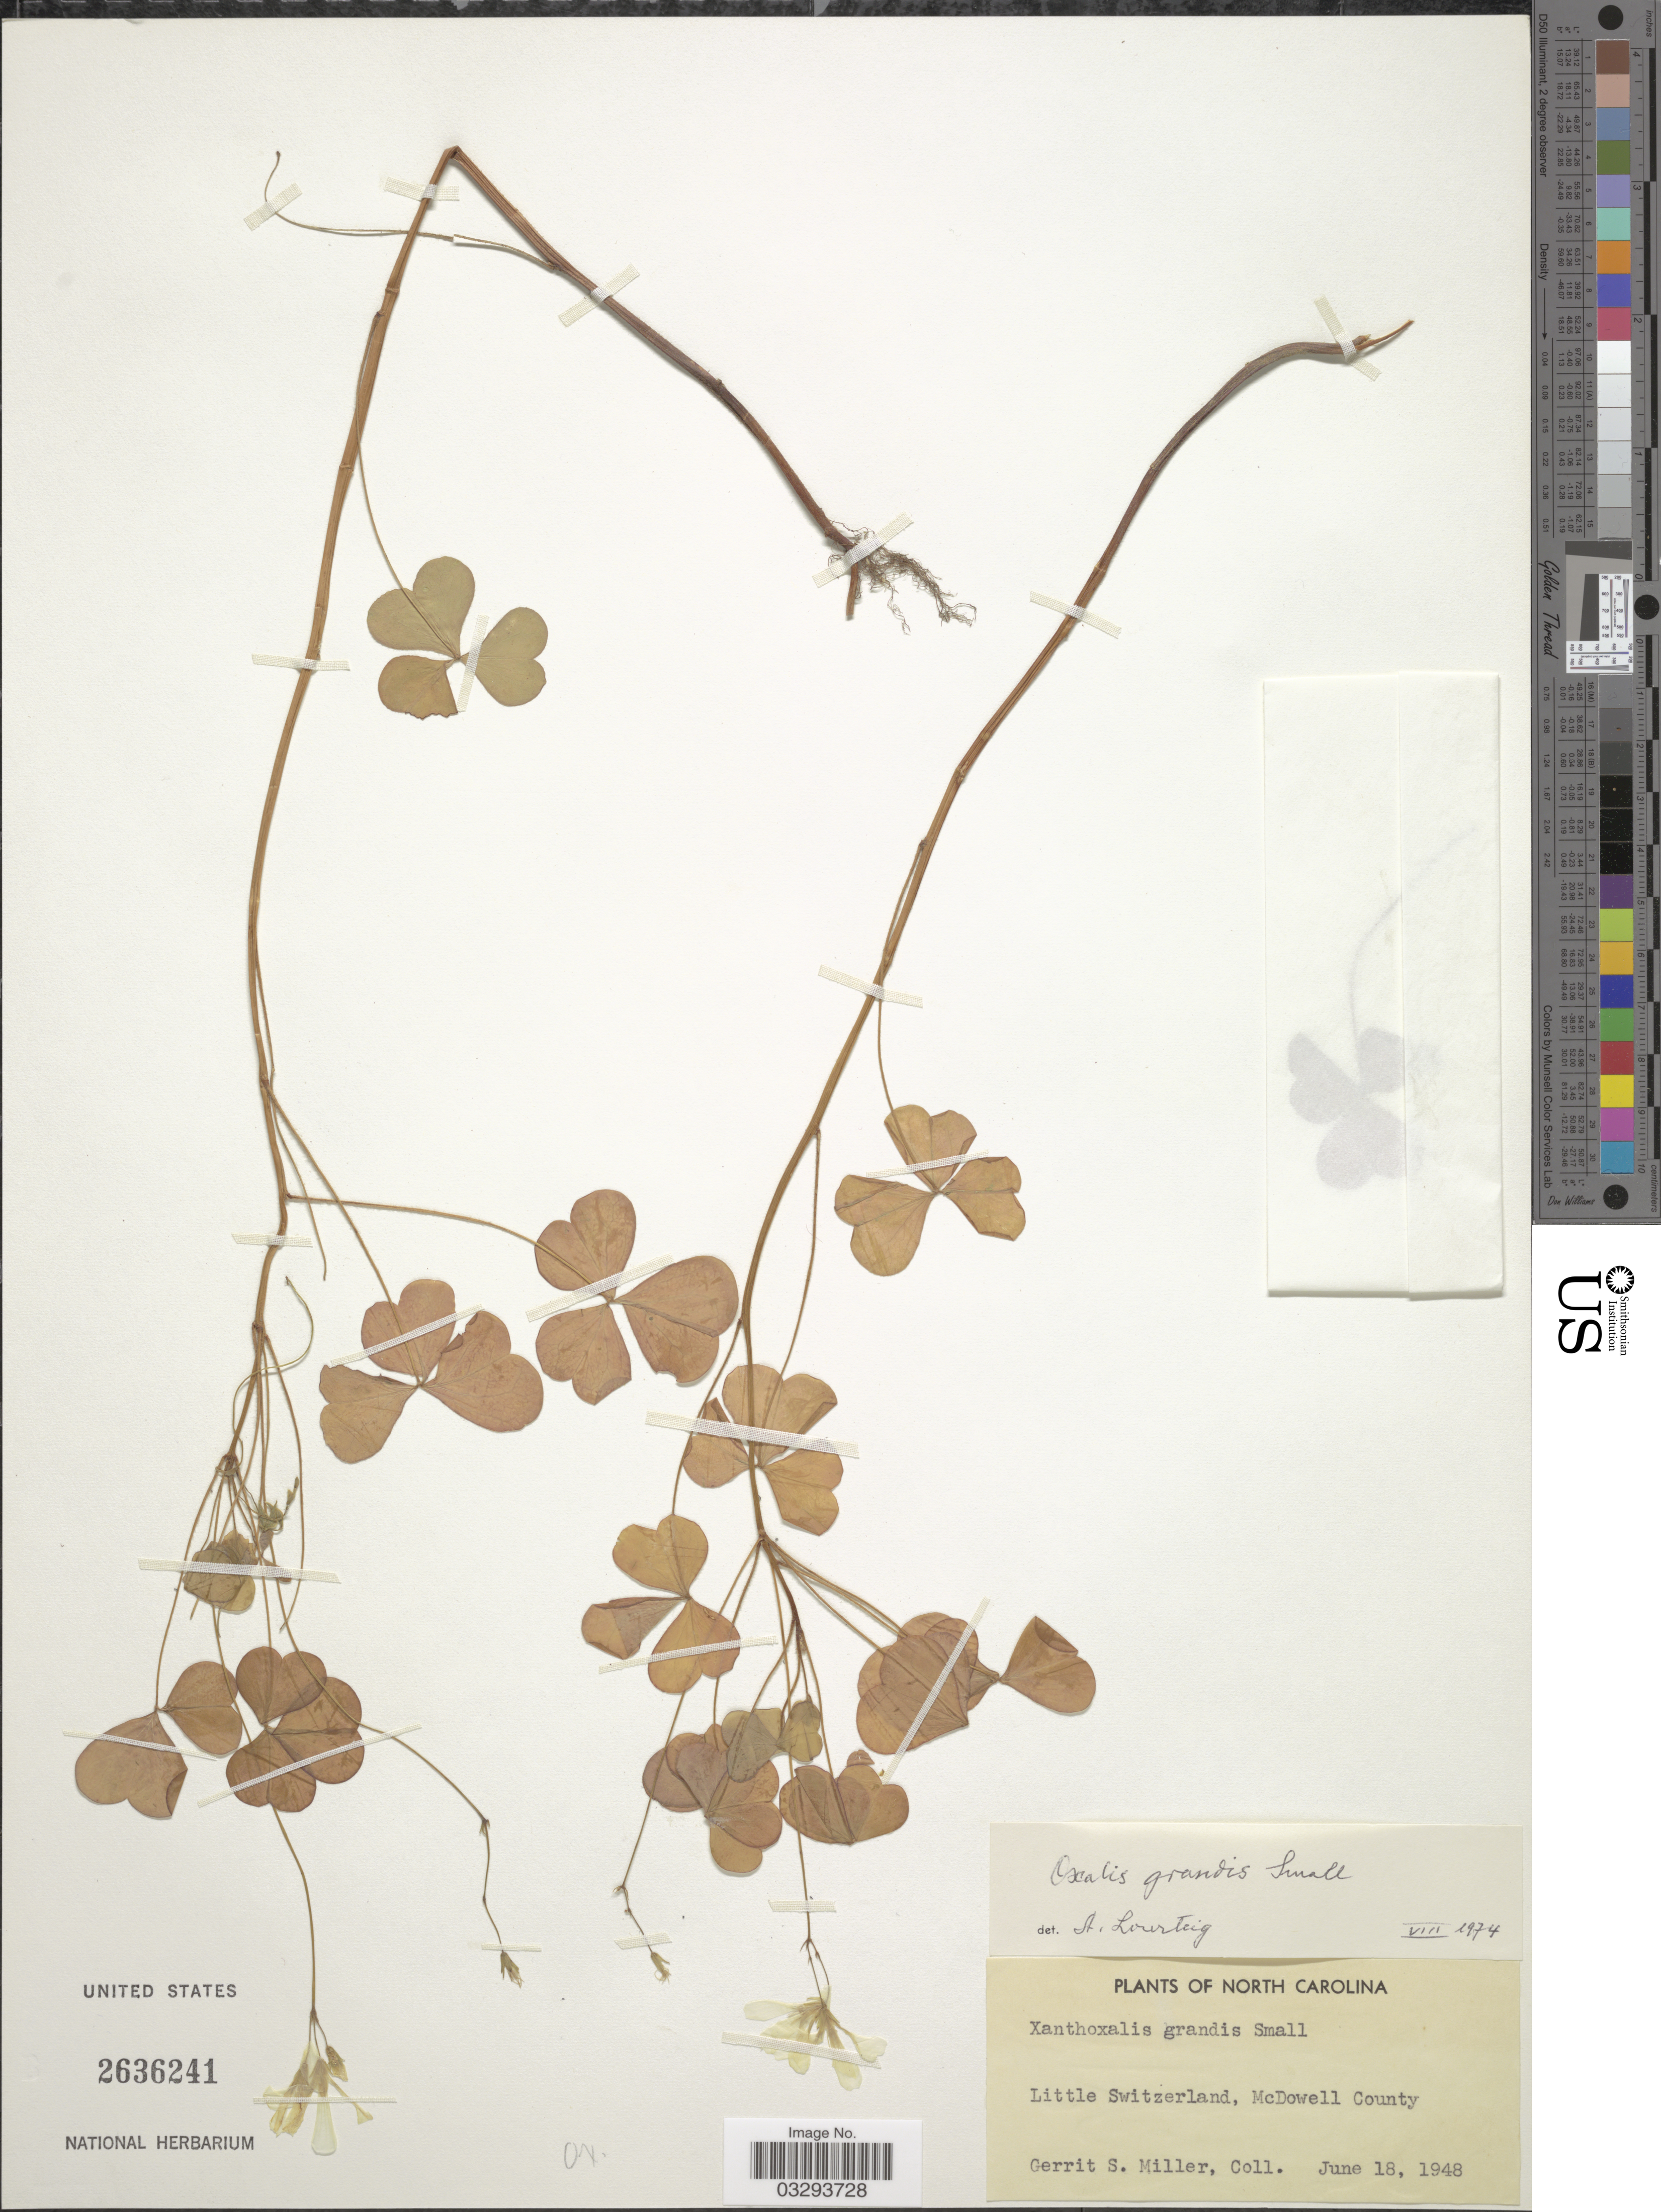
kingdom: Plantae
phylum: Tracheophyta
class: Magnoliopsida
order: Oxalidales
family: Oxalidaceae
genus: Oxalis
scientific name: Oxalis grandis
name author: Small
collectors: G. S. Miller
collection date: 1948-06-18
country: United States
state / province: North Carolina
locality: Little Switzerland, McDowell County.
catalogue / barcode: US 2636241